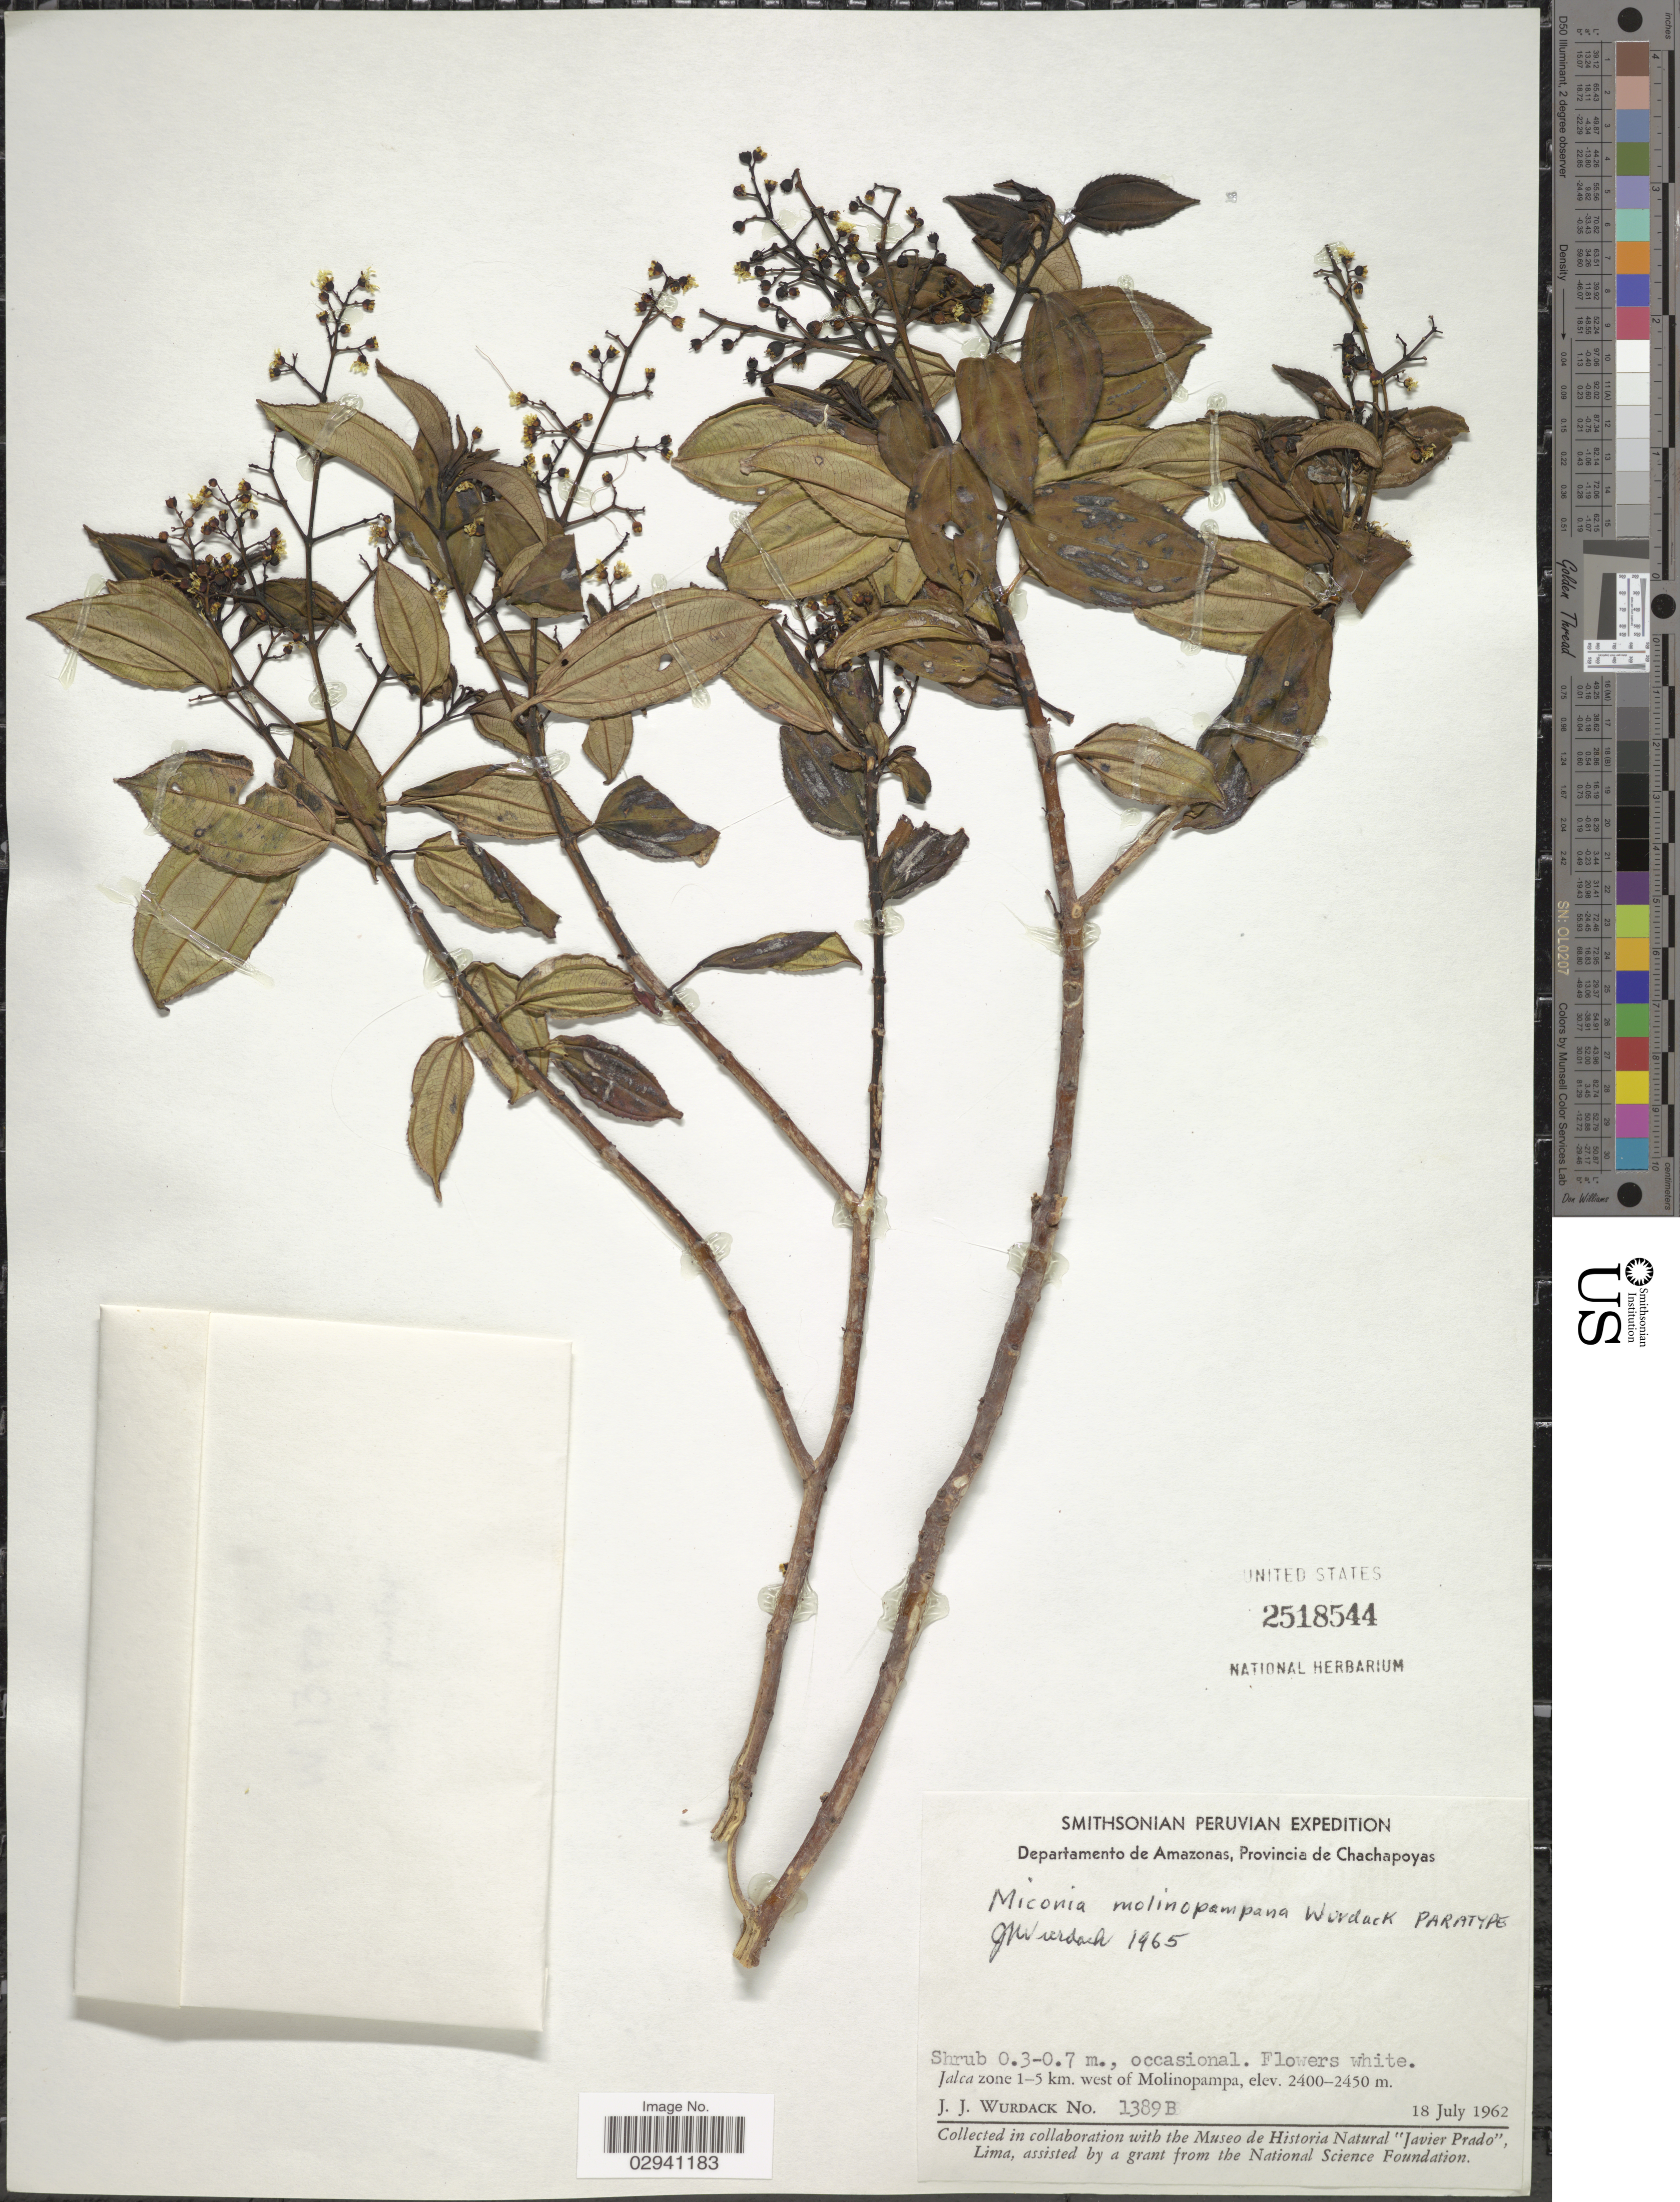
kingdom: Plantae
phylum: Tracheophyta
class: Magnoliopsida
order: Myrtales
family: Melastomataceae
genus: Miconia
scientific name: Miconia molinopampana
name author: Wurdack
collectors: J. J. Wurdack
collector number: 1389B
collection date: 1962-07-18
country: Peru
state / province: Amazonas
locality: Departamento de Amazonas, Provincia de Chachapoyas. Jalca zone 1-5 km. west of Molinopampa.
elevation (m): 2400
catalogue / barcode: US 2518544